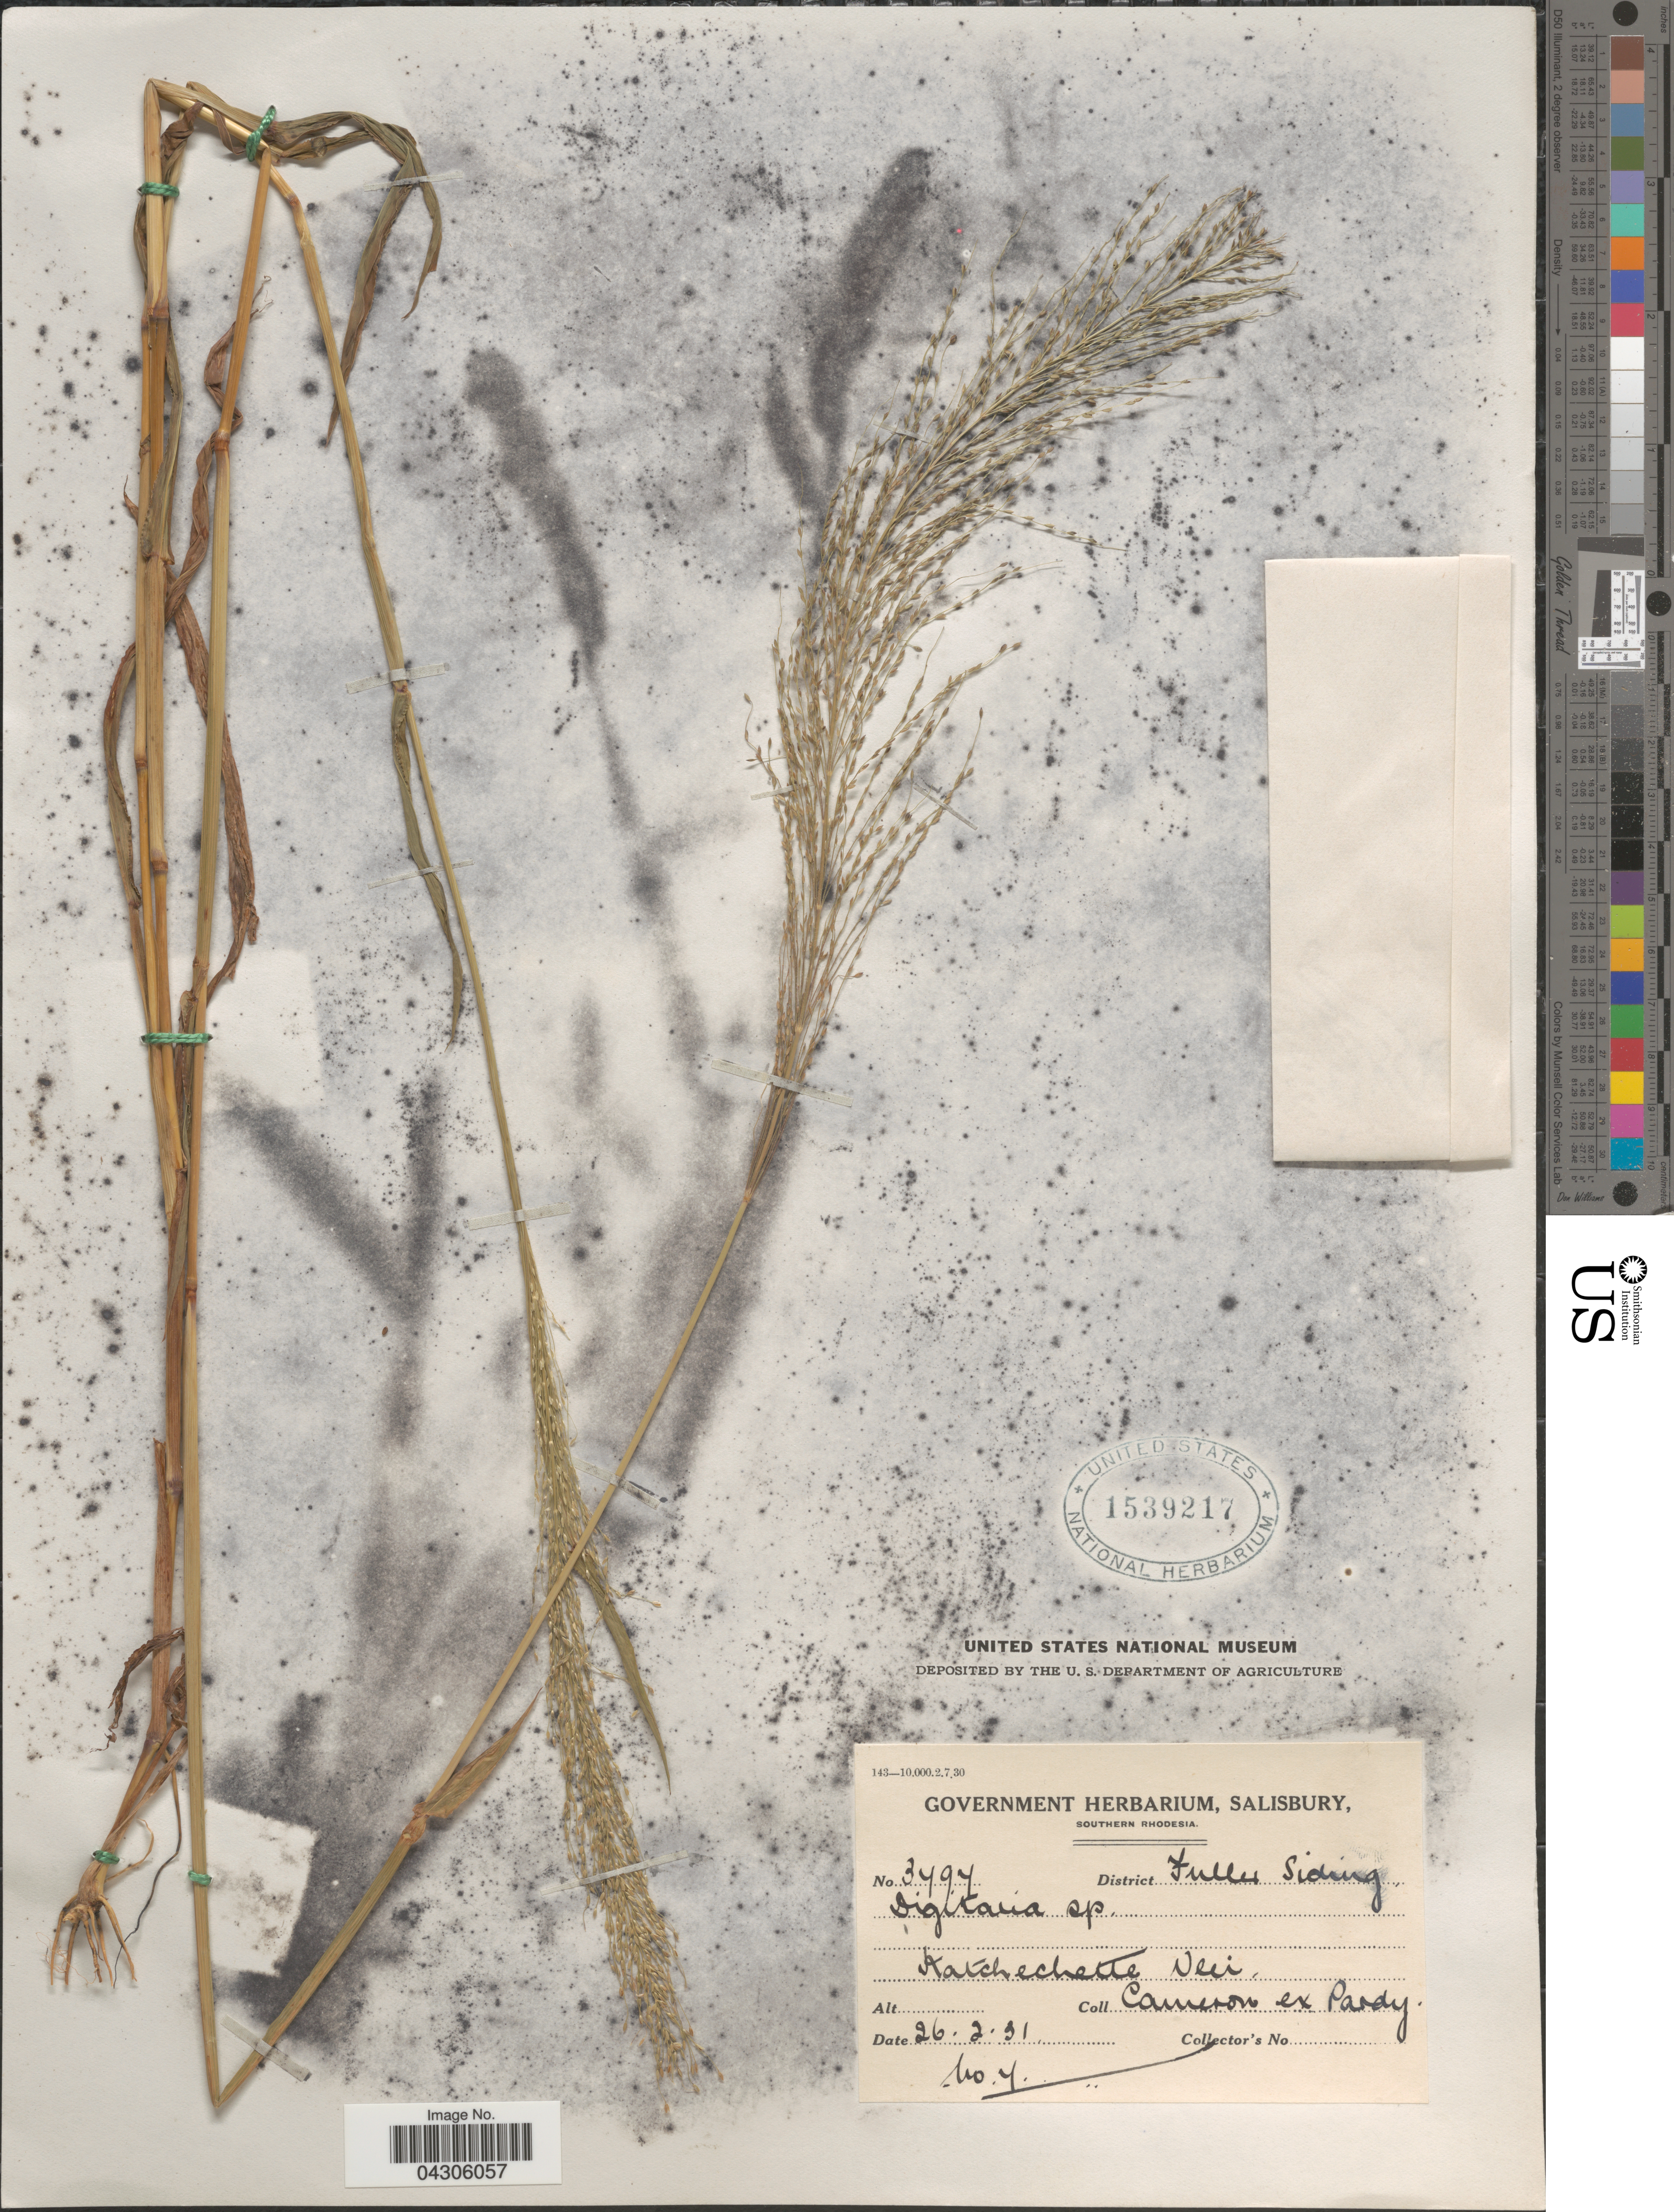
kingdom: Plantae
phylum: Tracheophyta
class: Liliopsida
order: Poales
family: Poaceae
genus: Digitaria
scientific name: Digitaria sp.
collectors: -. Cameron & Pardy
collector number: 4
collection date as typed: Transcribed d/m/y: 26/2/31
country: Zimbabwe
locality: District Fuller Siding. Katchechette Vlei.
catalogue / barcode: US 1539217